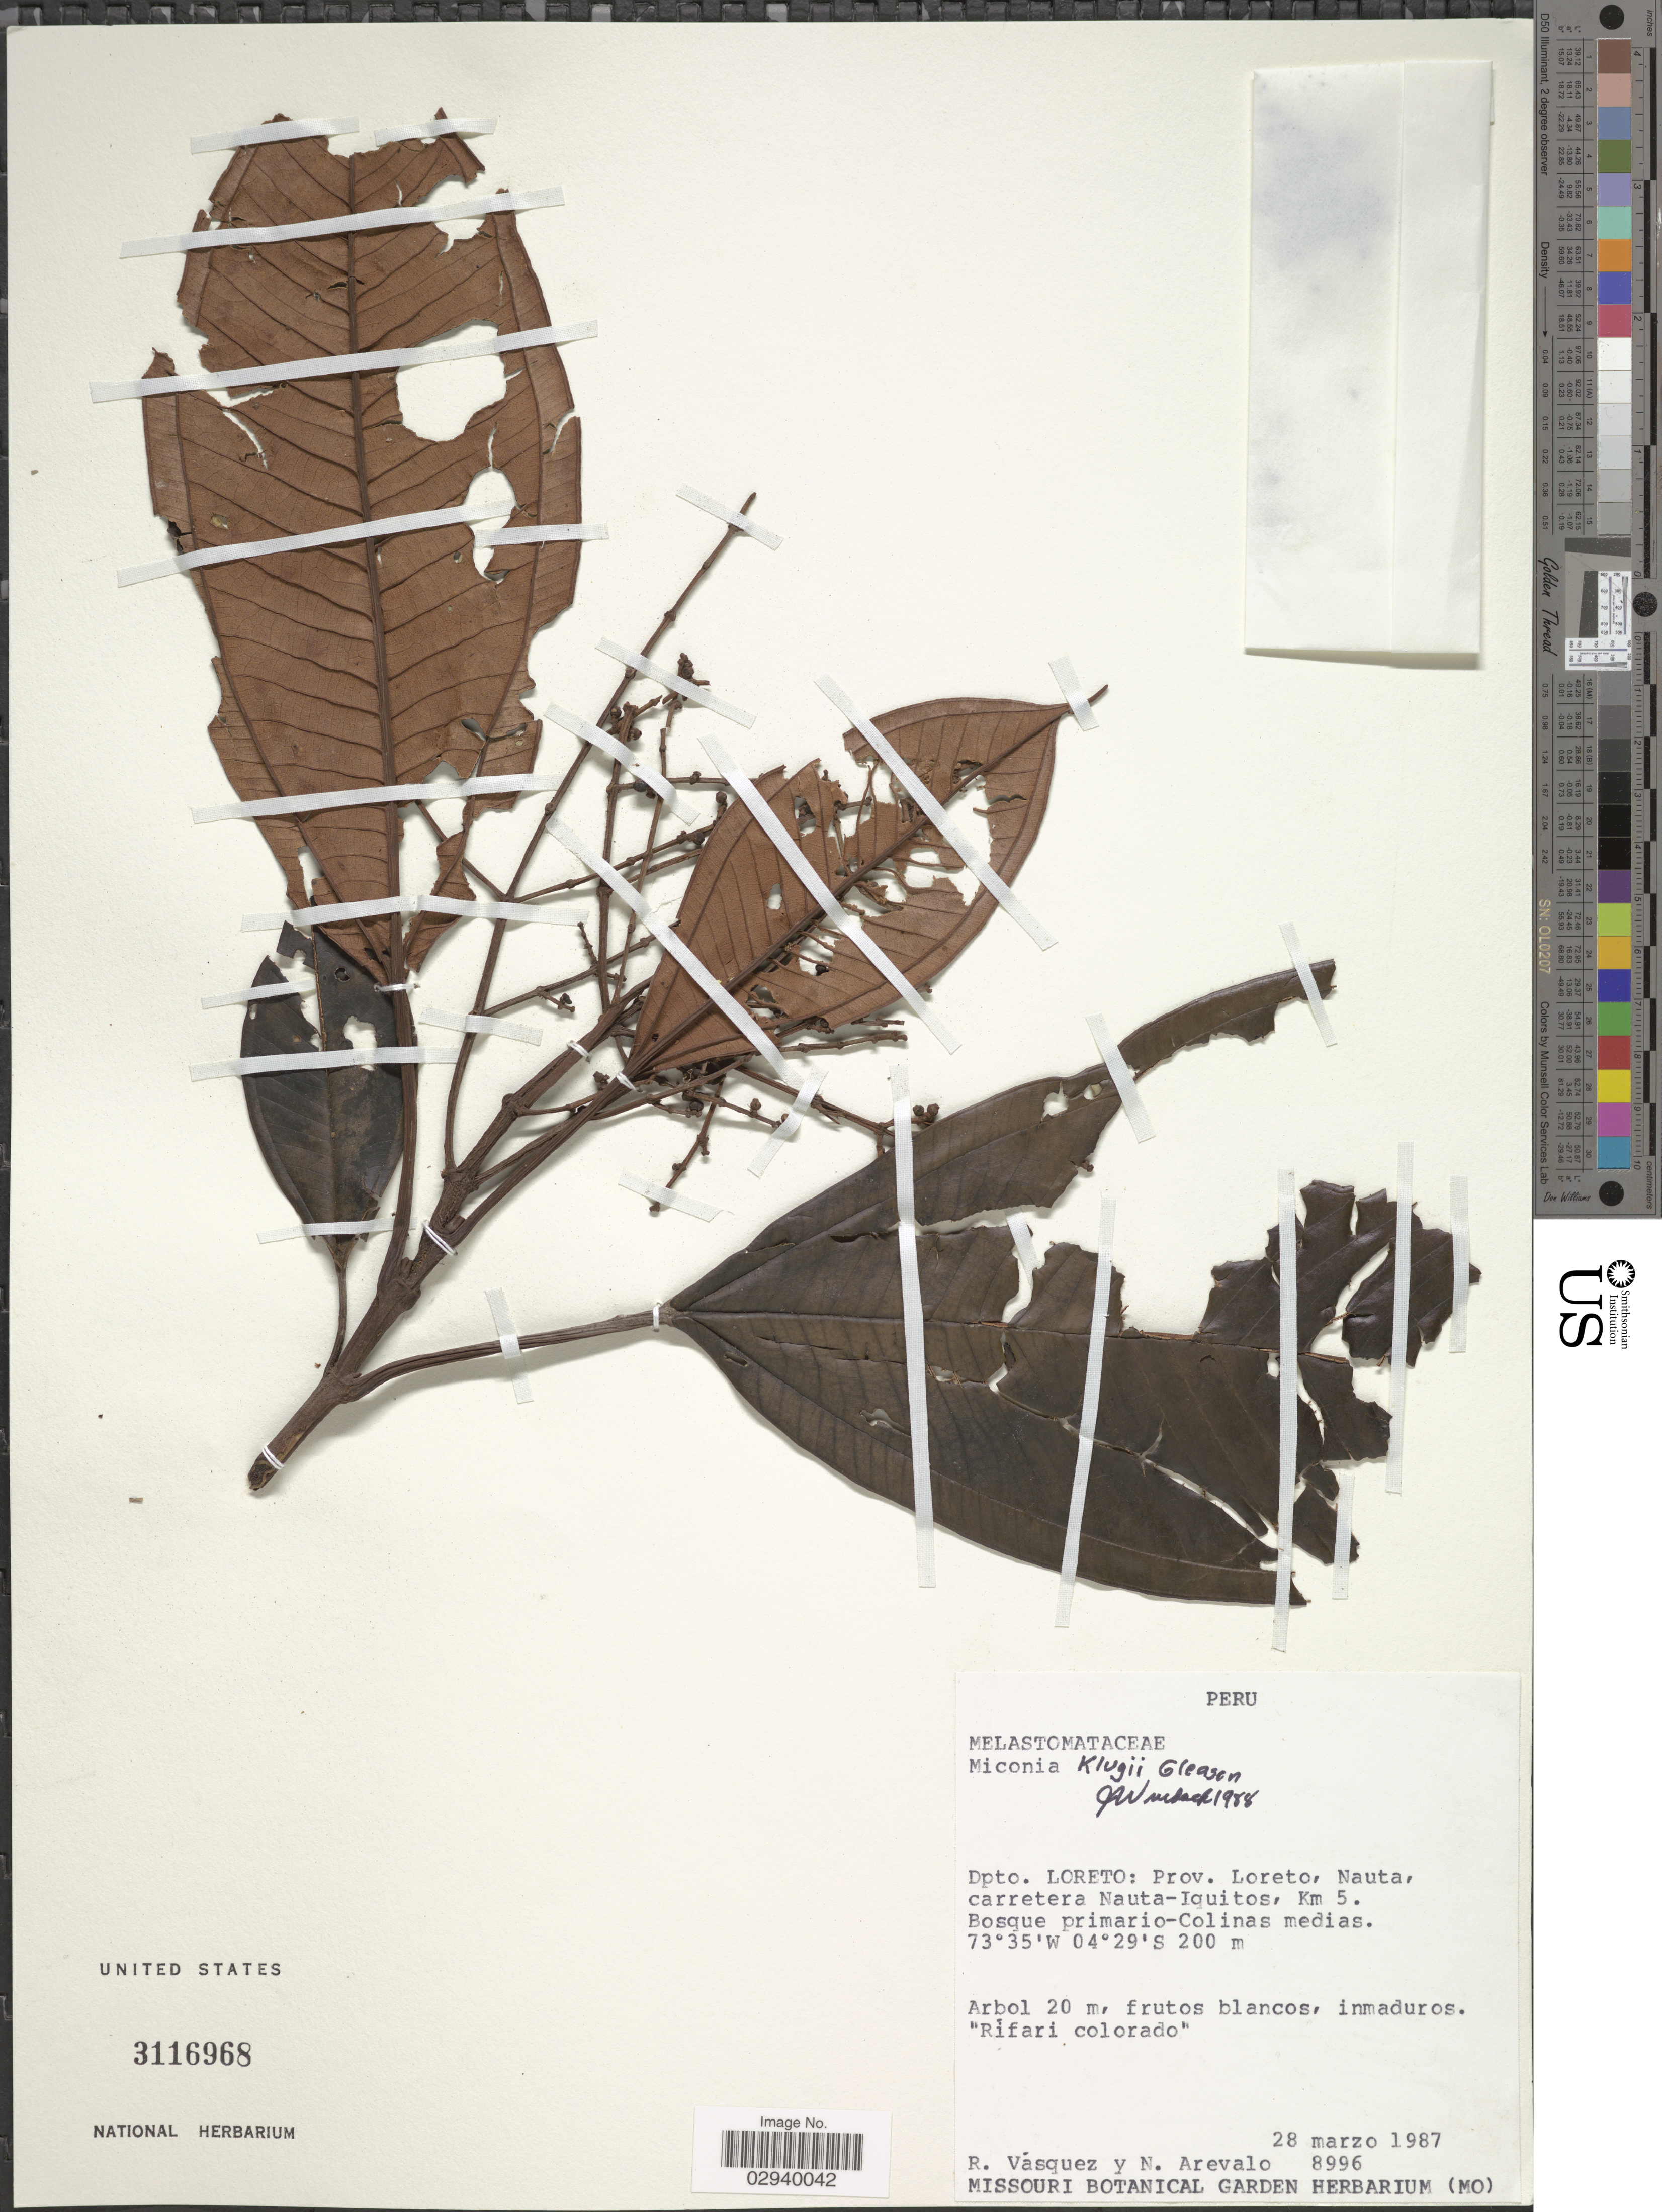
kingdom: Plantae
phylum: Tracheophyta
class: Magnoliopsida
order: Myrtales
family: Melastomataceae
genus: Miconia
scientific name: Miconia klugii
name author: Gleason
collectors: R. Vásquez & N. Arévalo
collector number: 8996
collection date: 1987-03-28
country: Peru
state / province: Loreto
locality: Dpto. Loreto: Prov. Loreto, Nauta, carretera Nauta-Iquitos, Km 5. Bosque primario-Colinas medias.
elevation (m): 200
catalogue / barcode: US 3116968